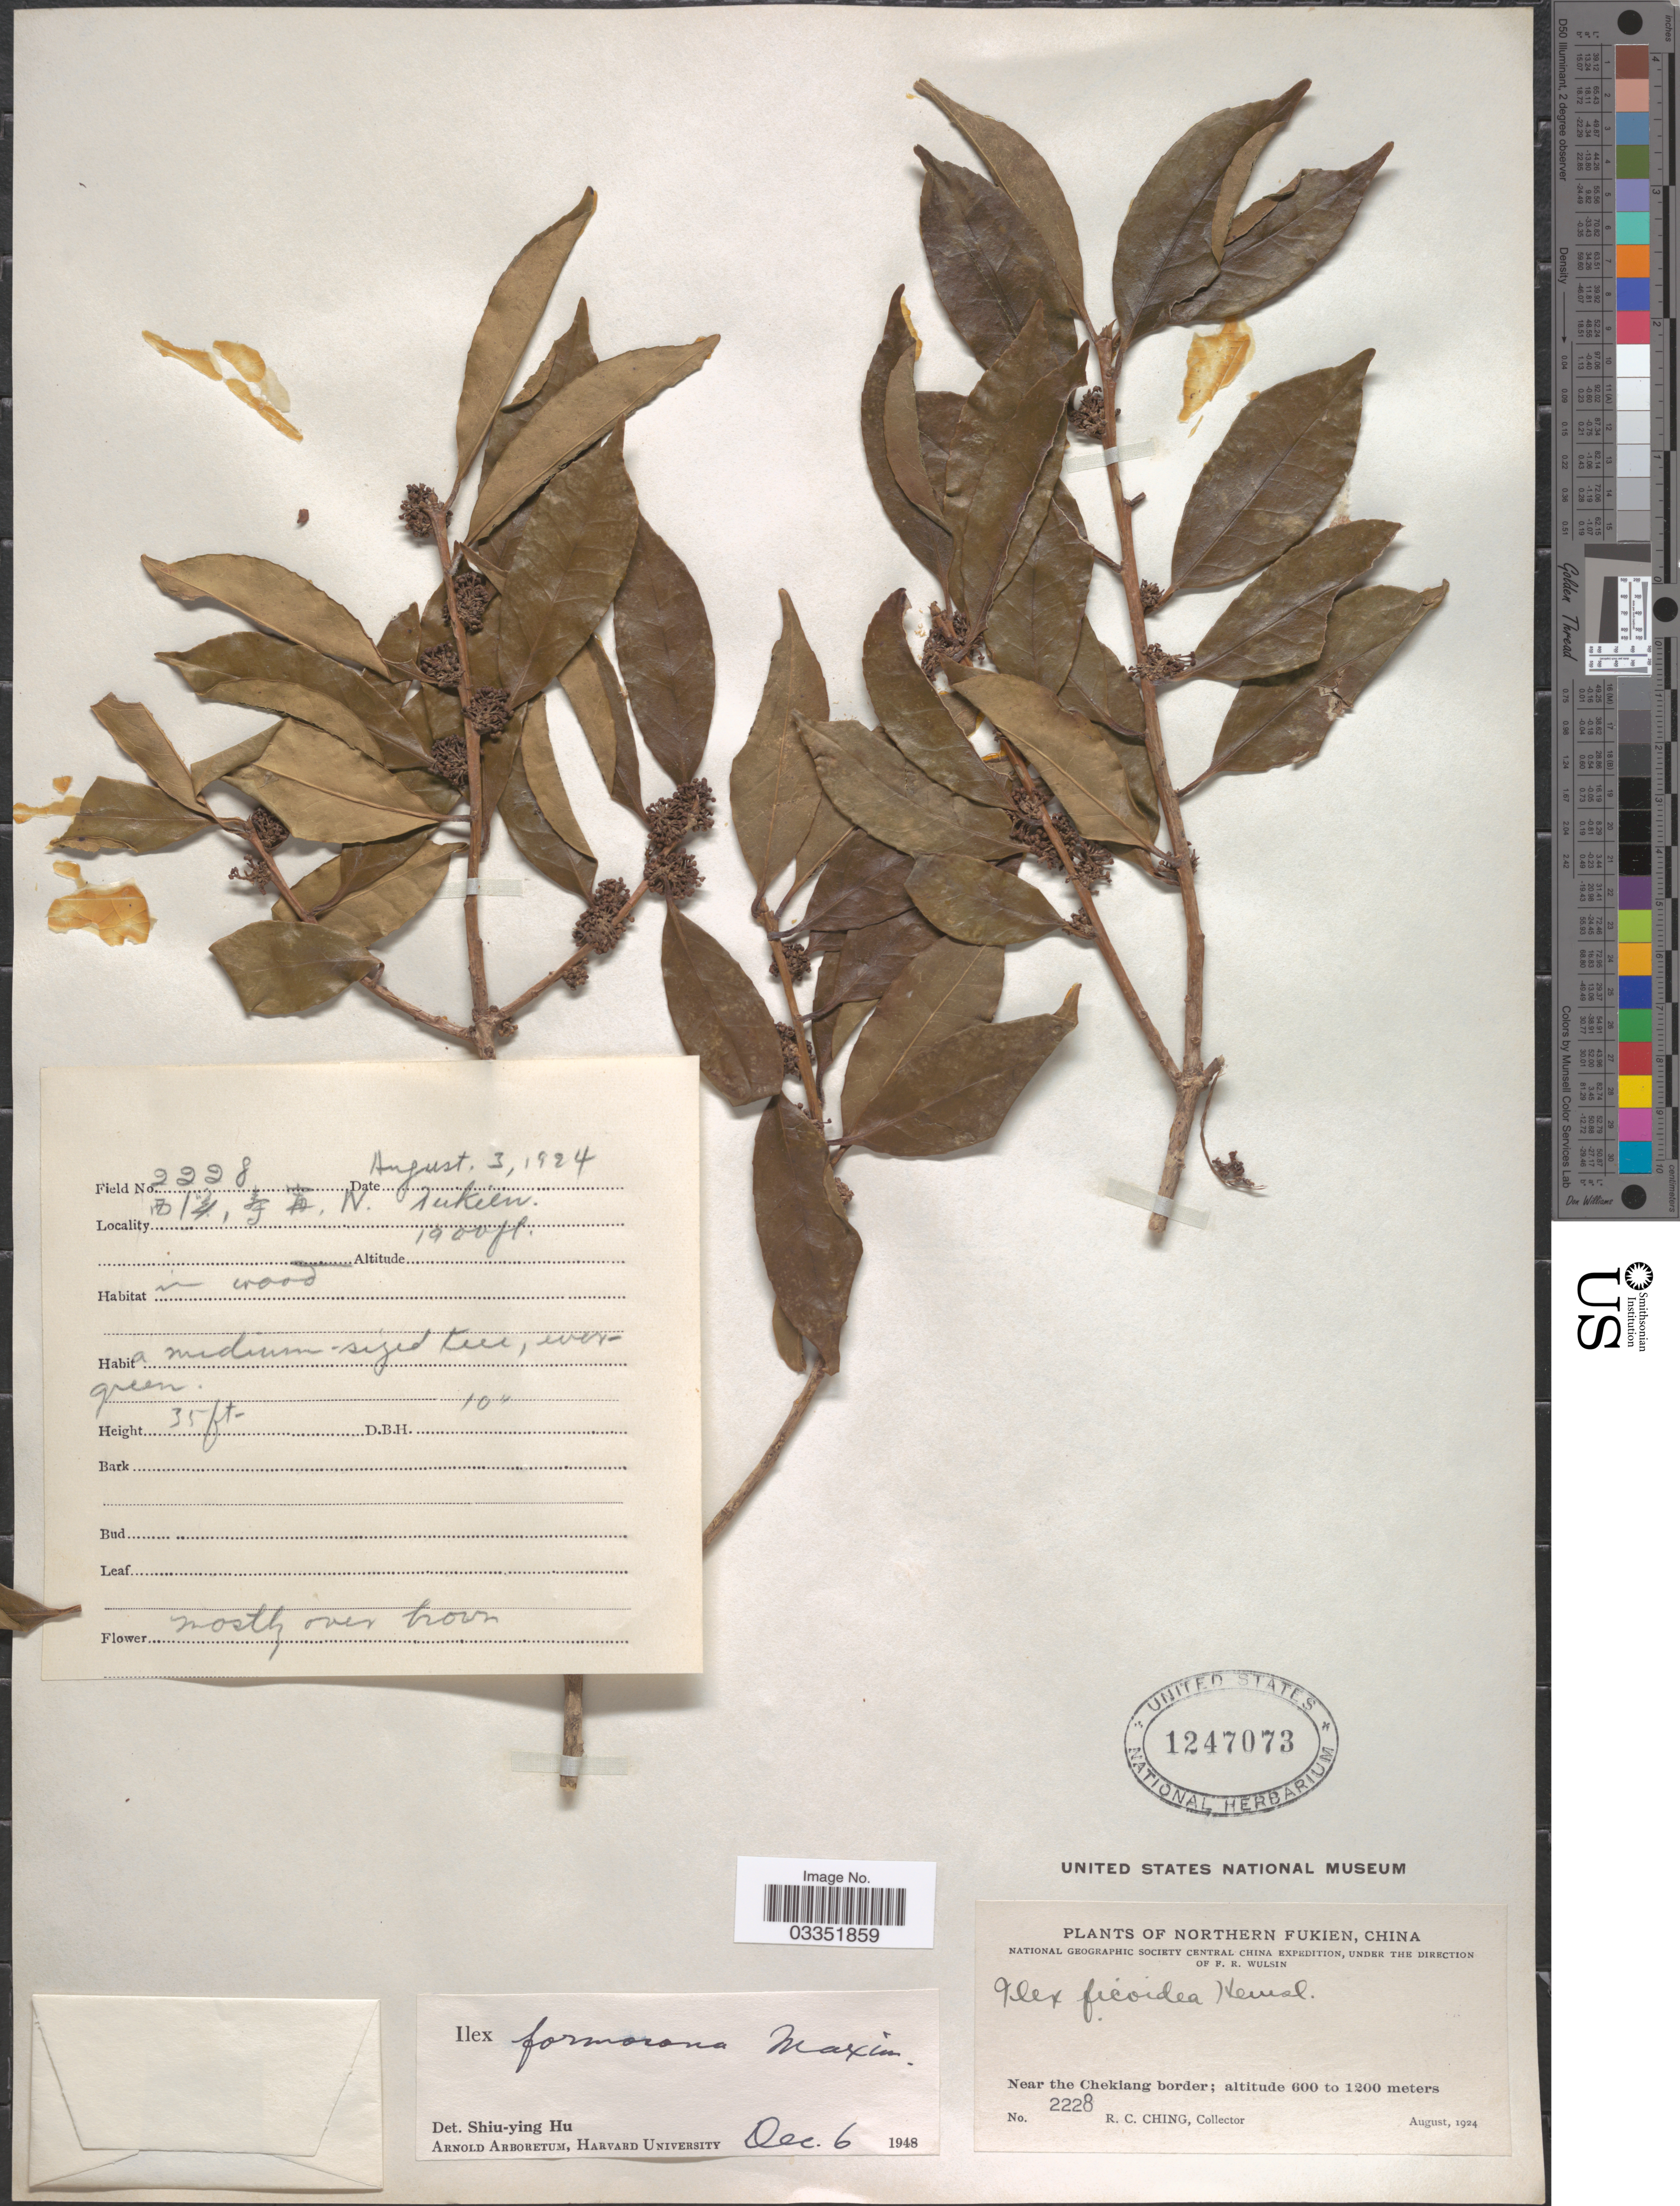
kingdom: Plantae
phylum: Tracheophyta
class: Magnoliopsida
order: Aquifoliales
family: Aquifoliaceae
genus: Ilex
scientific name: Ilex formosana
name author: Maxim.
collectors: R. C. Ching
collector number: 2228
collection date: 1924-08-03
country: China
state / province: Fujian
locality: X Northern Fukien. Near the Chekiang border.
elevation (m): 579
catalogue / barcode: US 1247073